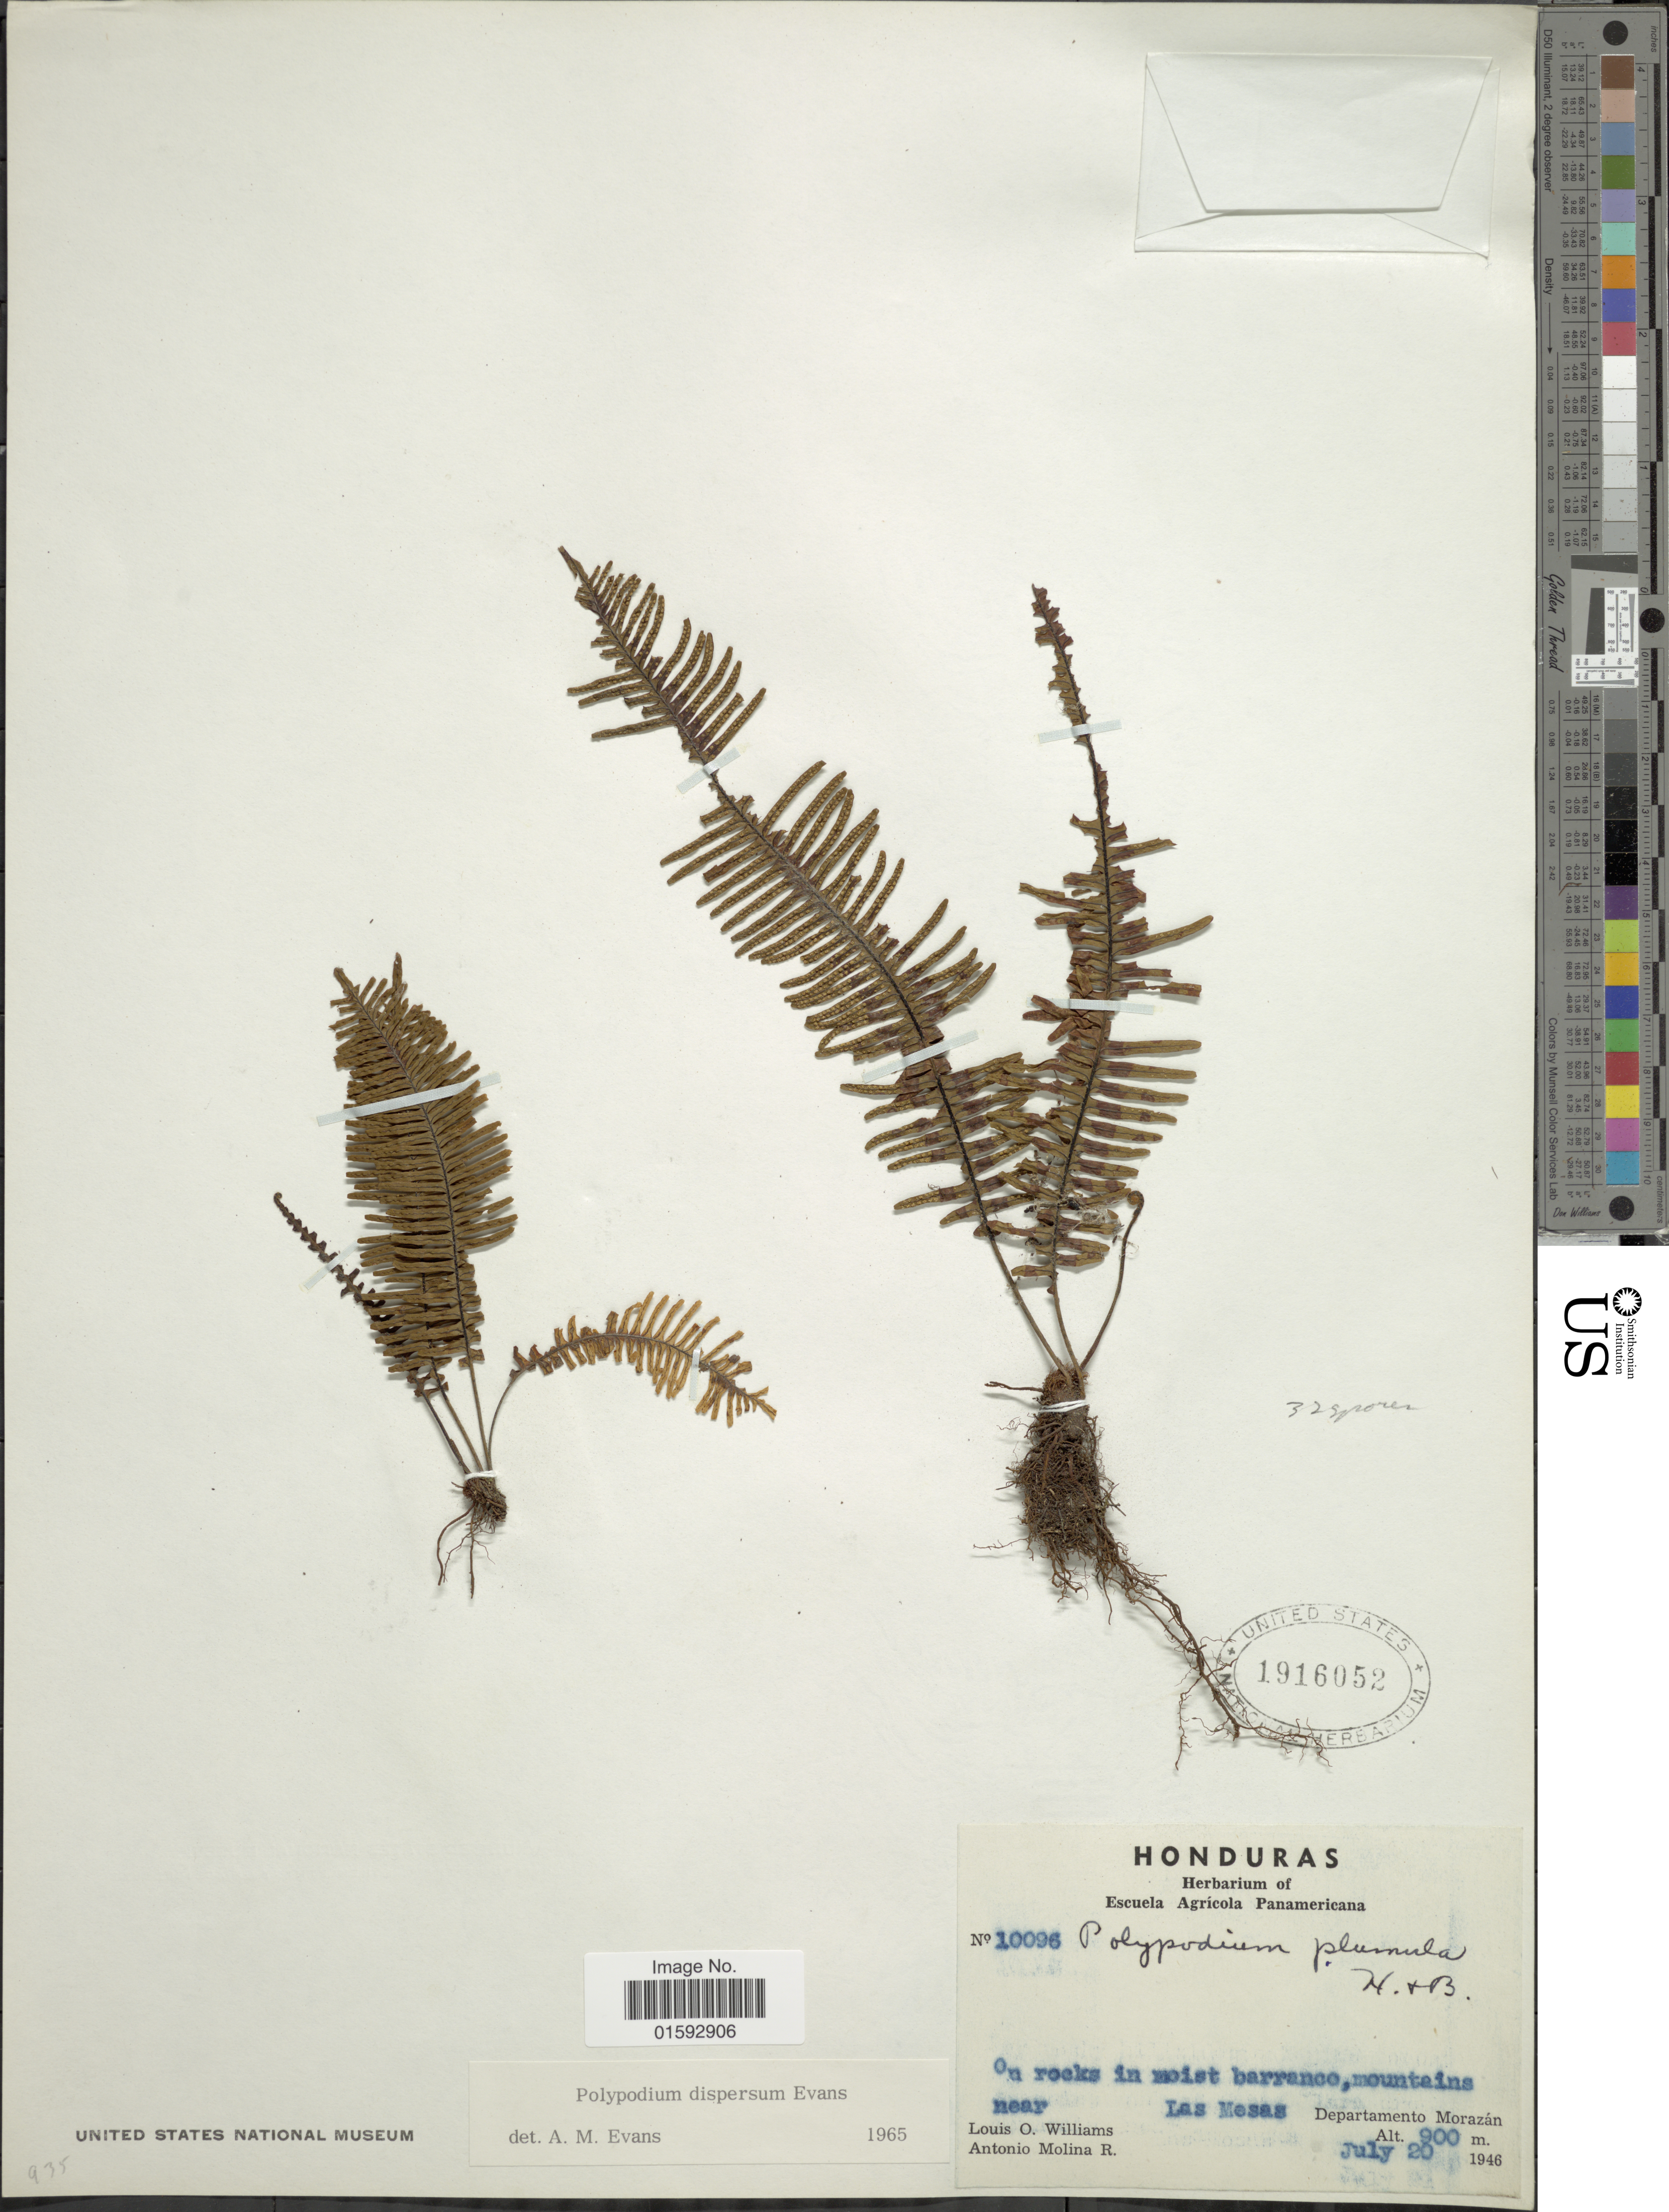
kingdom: Plantae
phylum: Tracheophyta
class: Polypodiopsida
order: Polypodiales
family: Polypodiaceae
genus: Pecluma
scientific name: Pecluma dispersa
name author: (A.M. Evans) M.G. Price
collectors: L. O. Williams & A. Molina R.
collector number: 10096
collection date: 1946-07-20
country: Honduras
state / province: Fco. Morazán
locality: On rocks in moist barranco, mountains near La Mesas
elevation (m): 900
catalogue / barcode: US 1916052